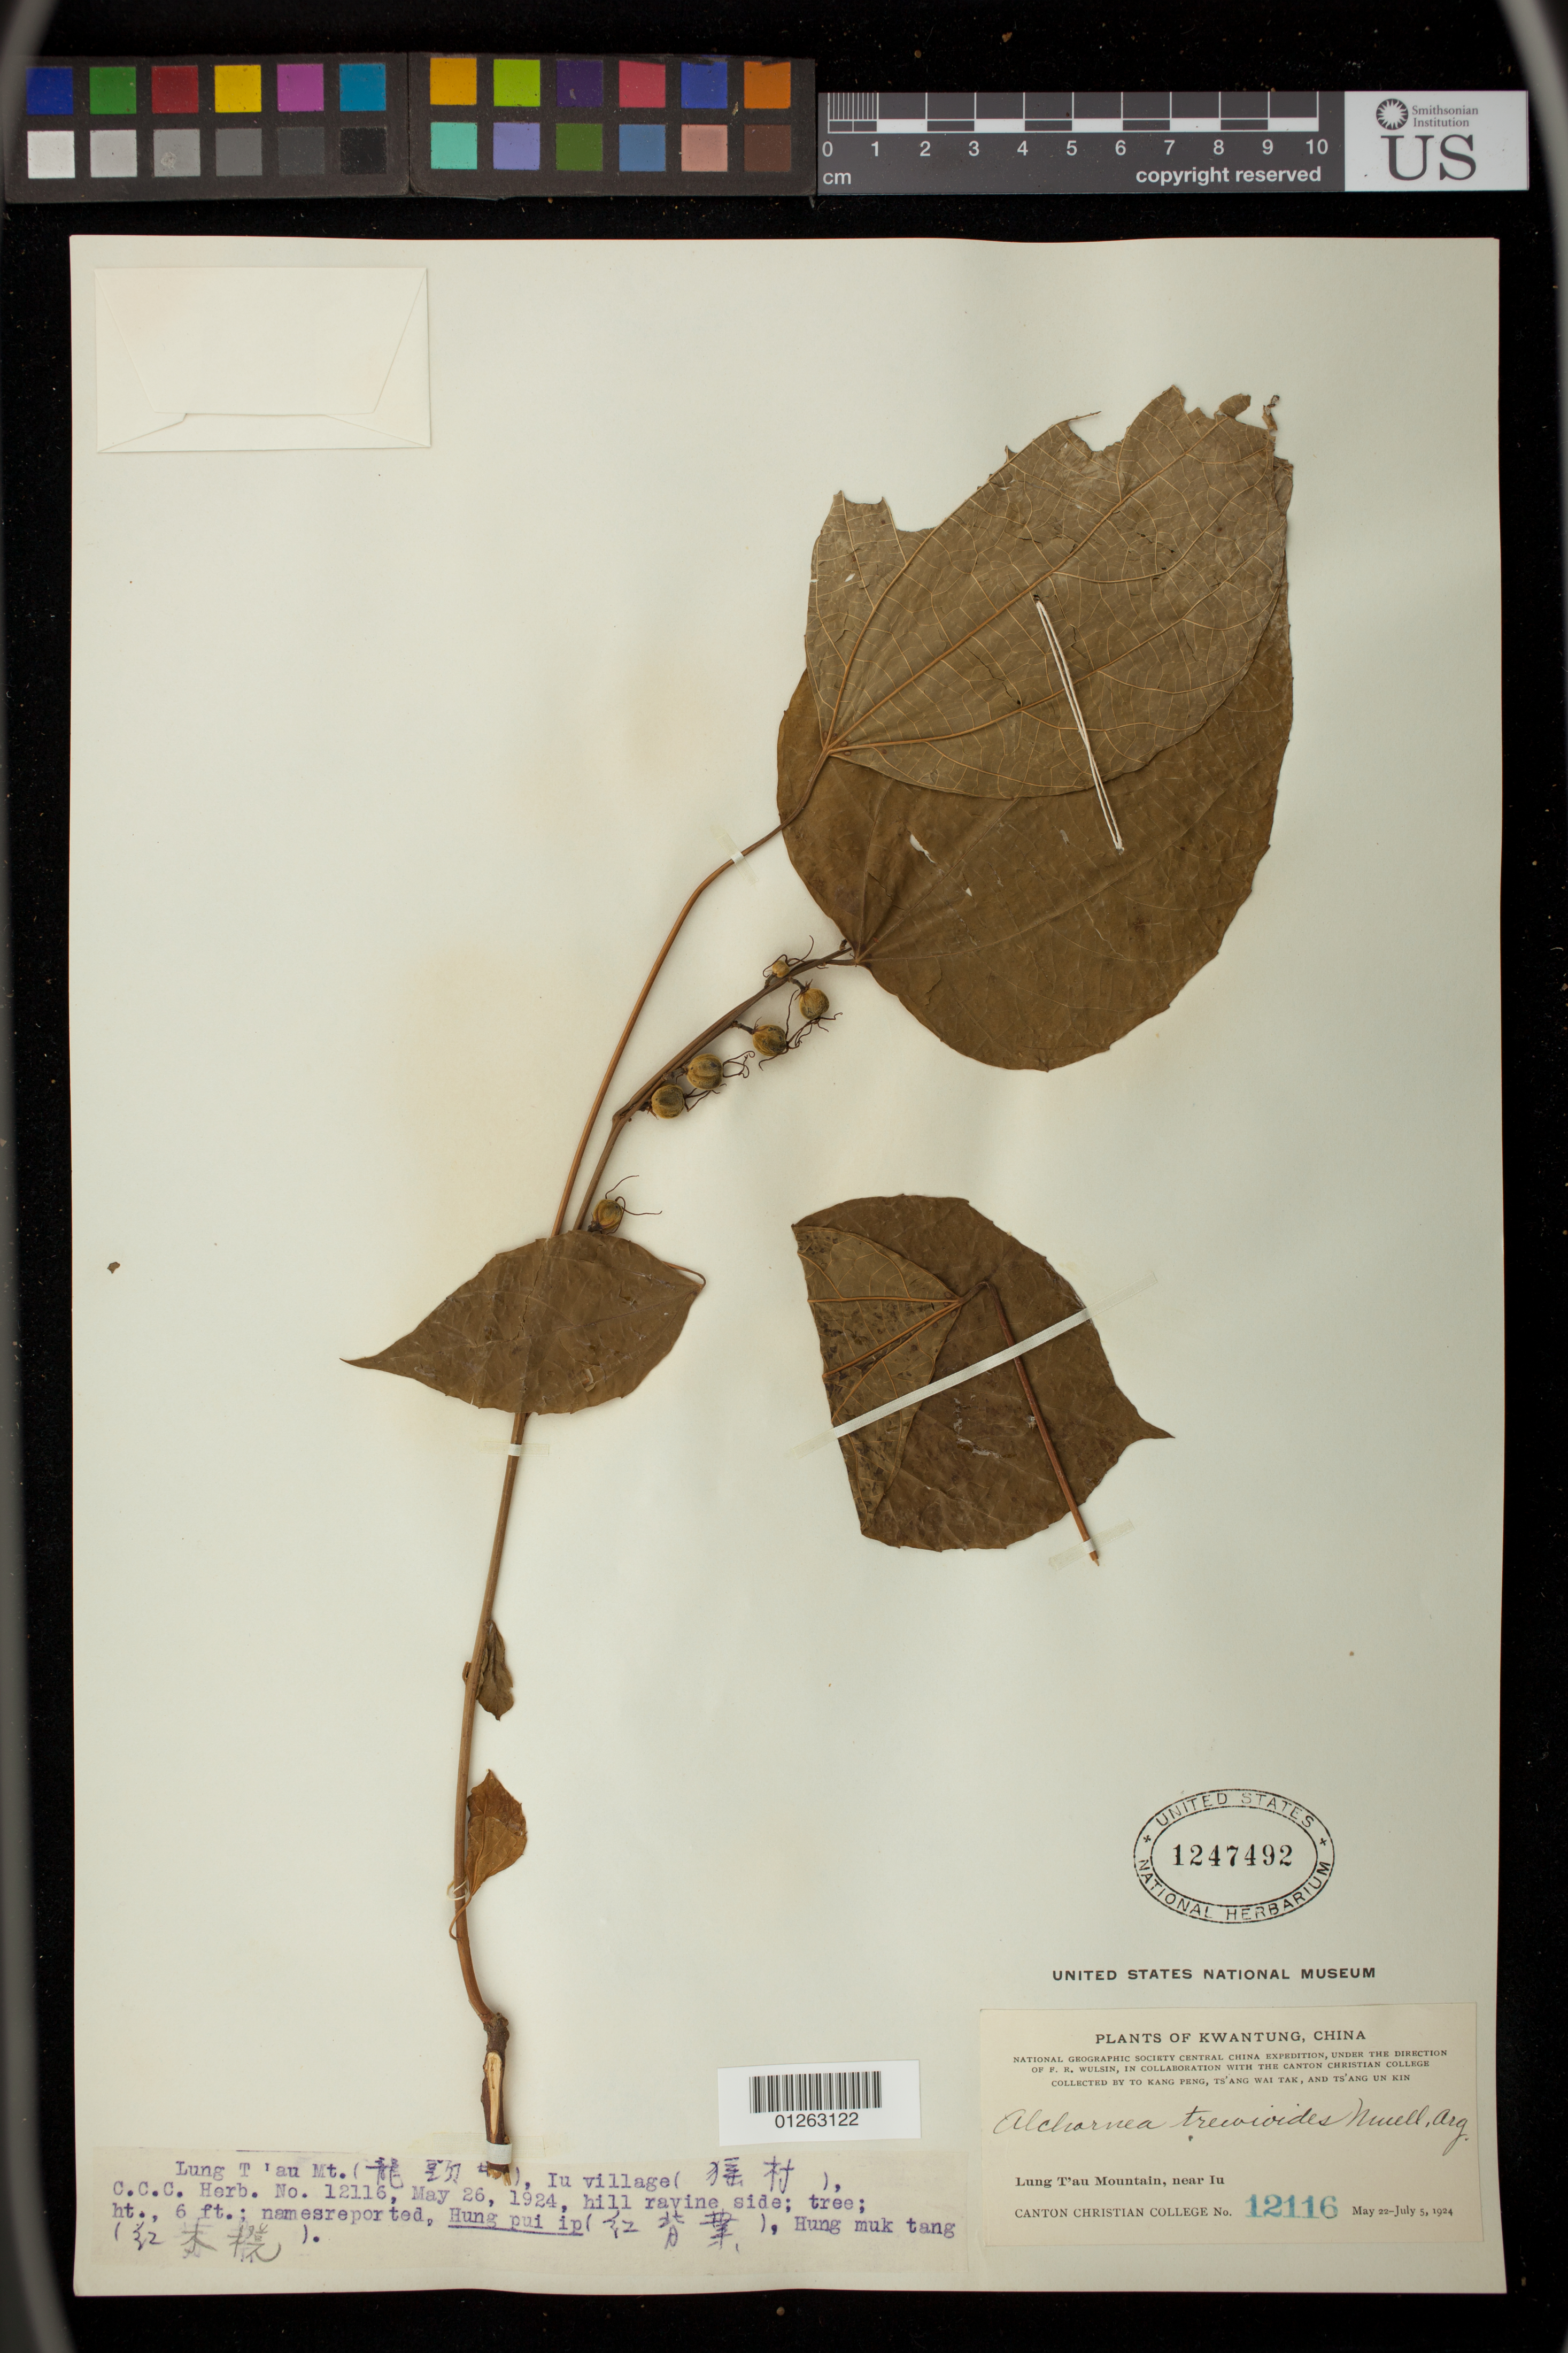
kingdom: Plantae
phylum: Tracheophyta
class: Magnoliopsida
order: Malpighiales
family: Euphorbiaceae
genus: Alchornea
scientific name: Alchornea tiliifolia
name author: (Benth.) Müll. Arg.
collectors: Kang Peng To, W. T. Tsang & U. K. Tsang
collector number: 12116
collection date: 1924-05-22/1924-07-05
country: China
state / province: Guangdong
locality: Lung T'au Mountain, near Iu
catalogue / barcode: US 1247492